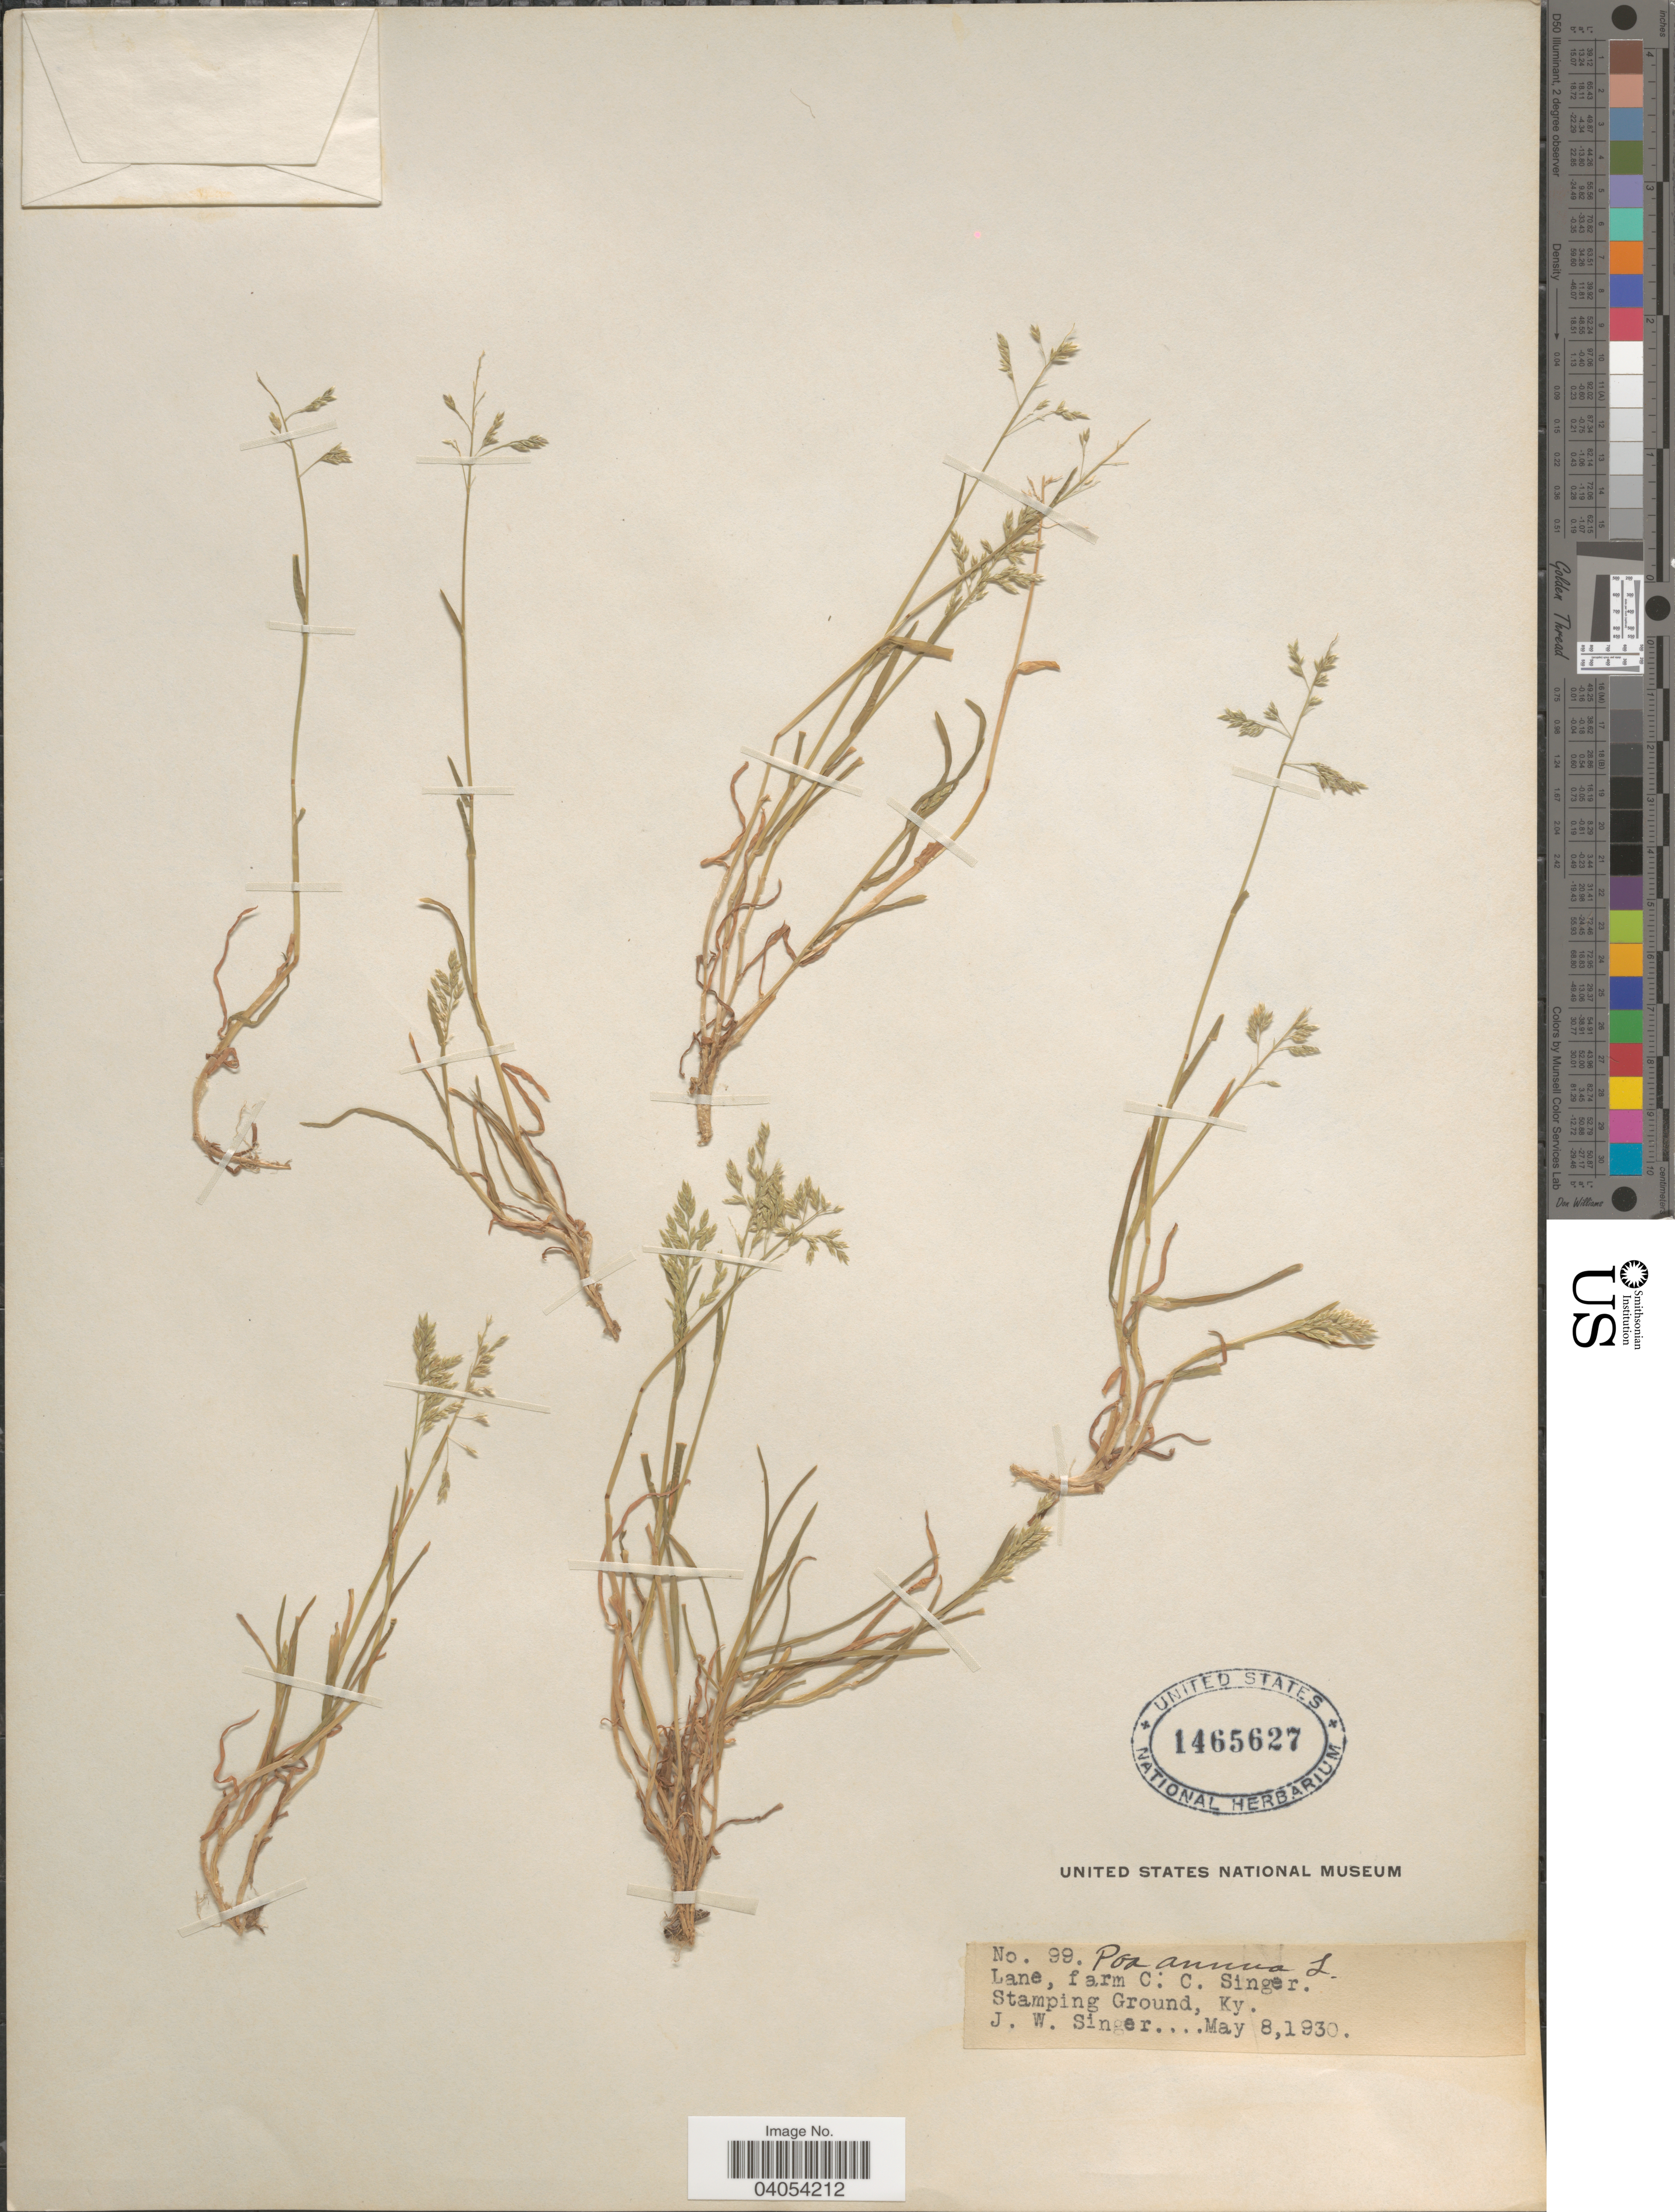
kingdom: Plantae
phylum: Tracheophyta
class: Liliopsida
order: Poales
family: Poaceae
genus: Poa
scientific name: Poa annua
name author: L.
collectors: J. EW. Singer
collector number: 99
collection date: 1930-05-08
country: United States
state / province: Kentucky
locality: Lane, farm C. C. Singer. Stamping Ground.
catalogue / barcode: US 1465627